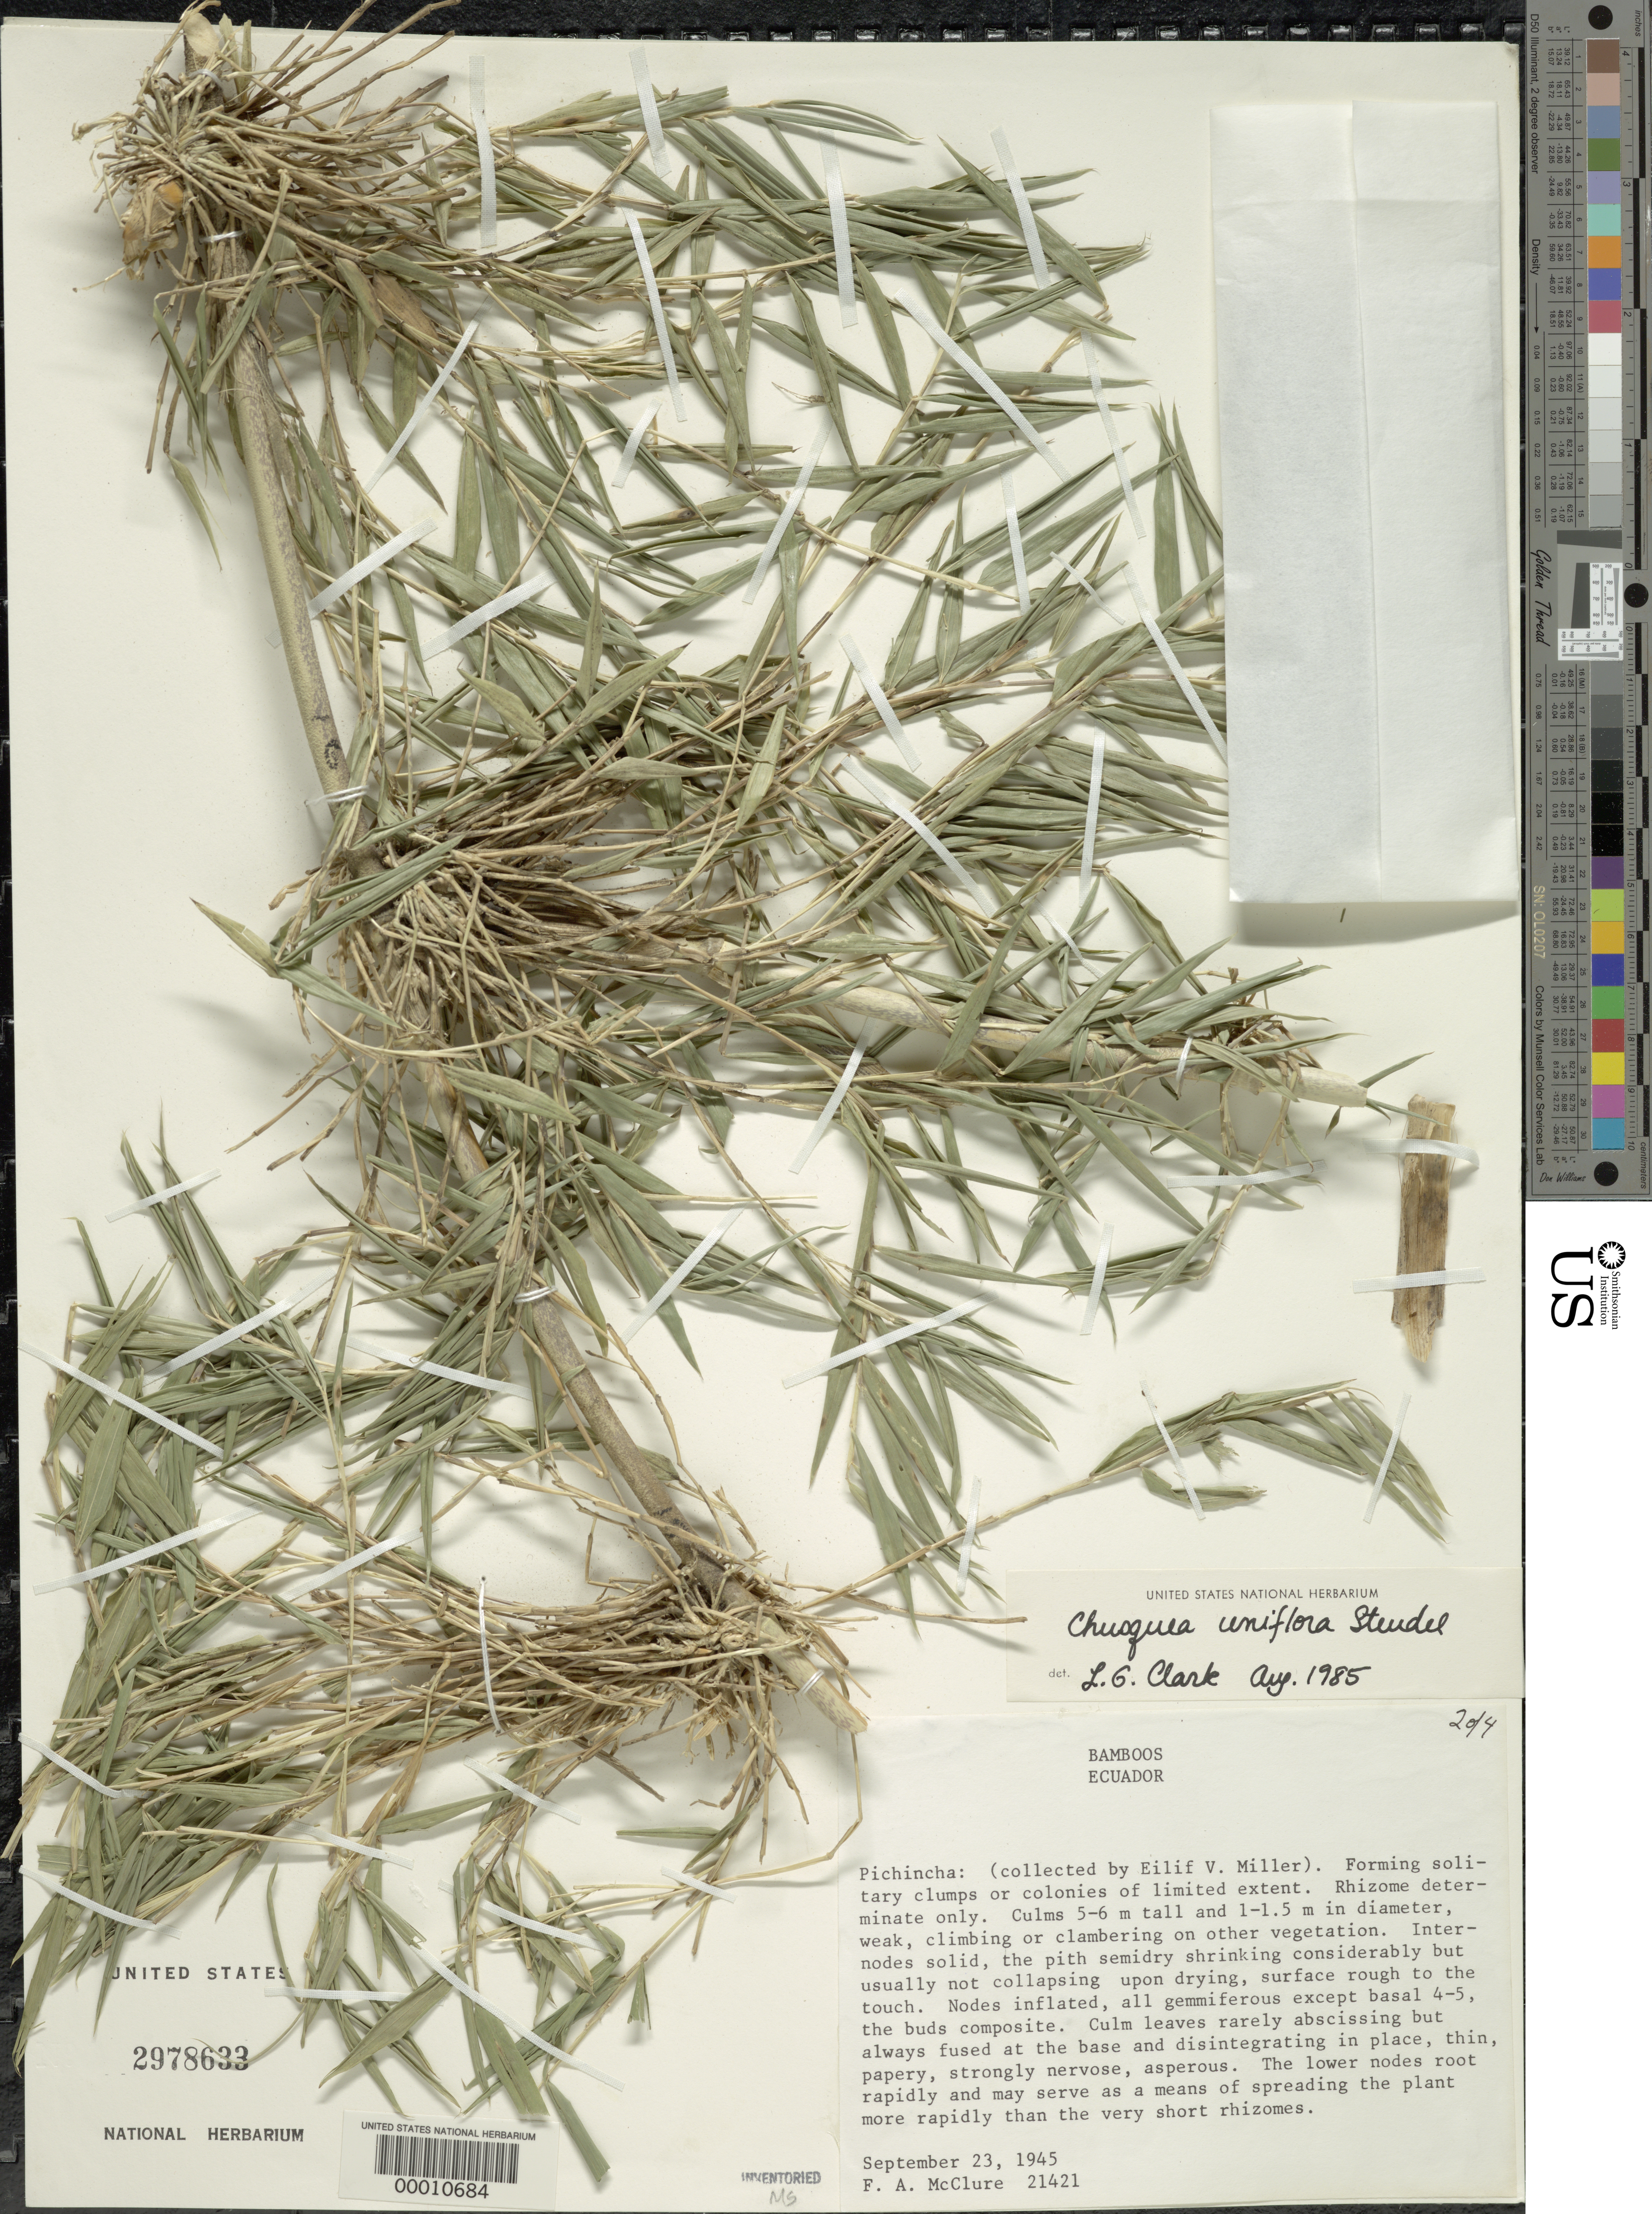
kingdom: Plantae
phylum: Tracheophyta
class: Liliopsida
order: Poales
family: Poaceae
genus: Chusquea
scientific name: Chusquea uniflora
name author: Steud.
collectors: E. V. Miller & F. A. McClure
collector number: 21421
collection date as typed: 23 Sep 1945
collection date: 1945-09-23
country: Ecuador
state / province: Pichincha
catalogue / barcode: US 2978633